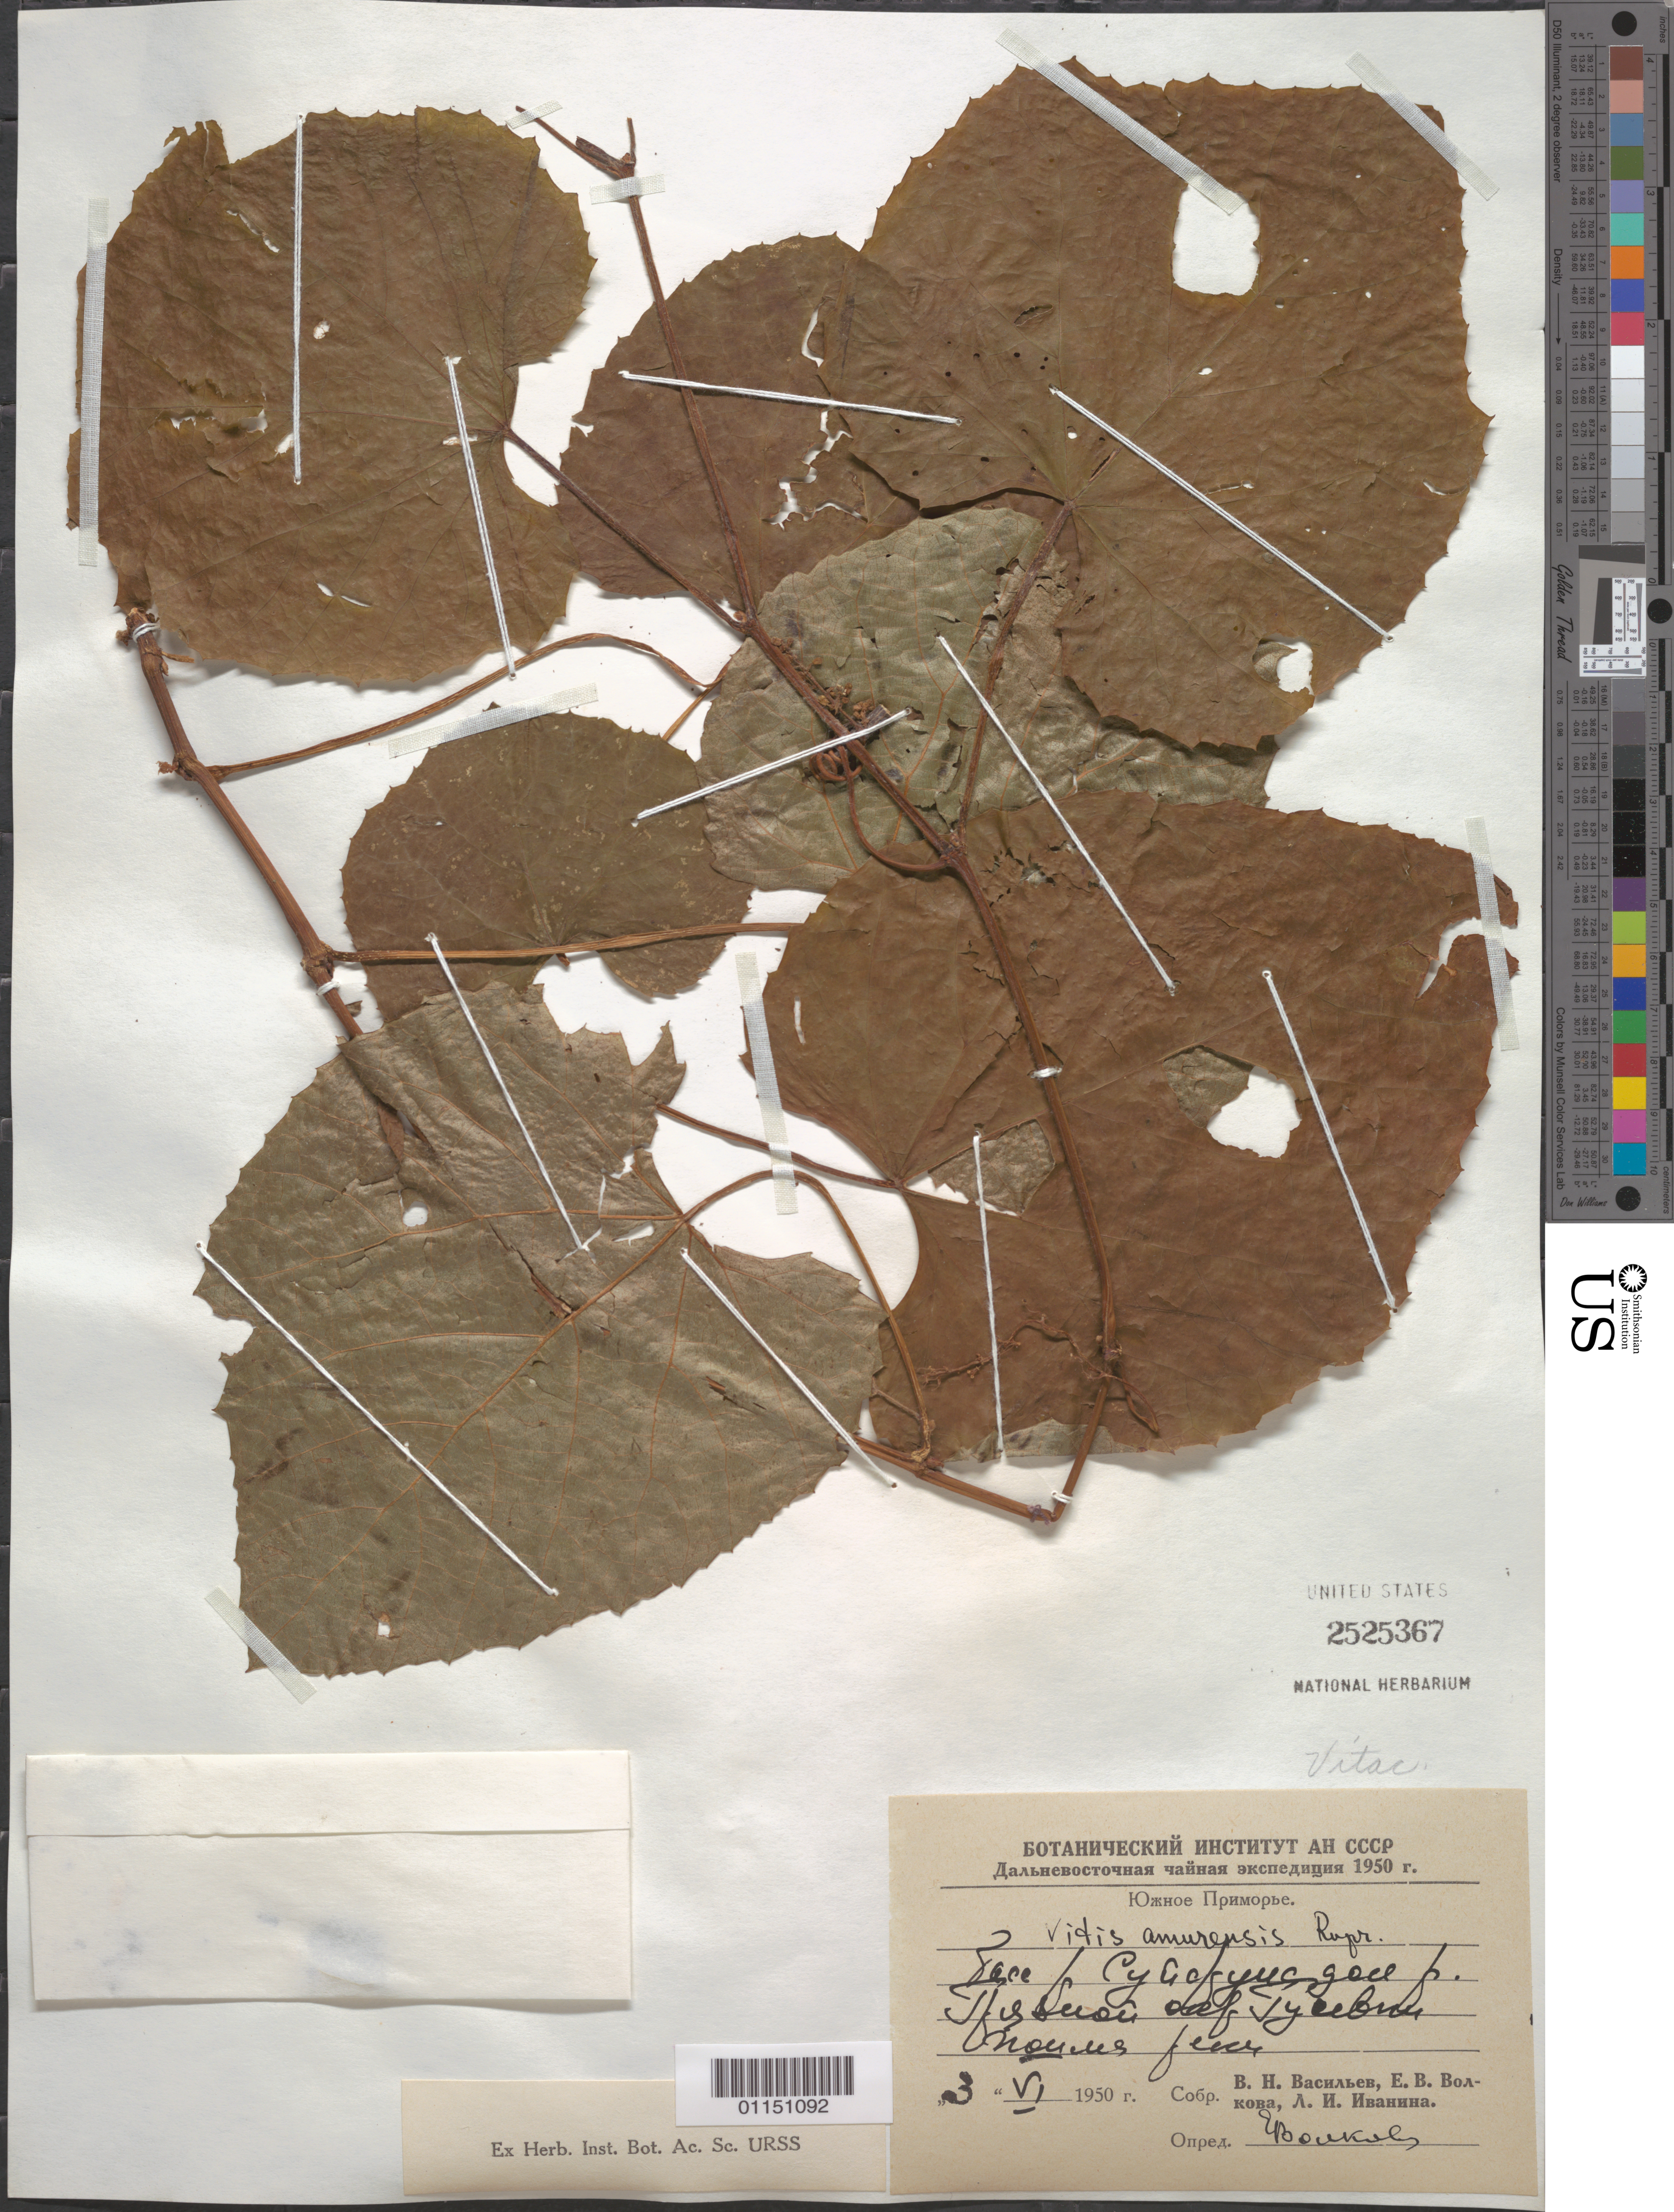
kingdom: Plantae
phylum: Tracheophyta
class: Magnoliopsida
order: Vitales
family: Vitaceae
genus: Vitis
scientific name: Vitis amurensis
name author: Rupr.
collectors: V. Vasil'ev, E. V. Volkova & L. Ivanina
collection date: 1950-06-03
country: Russian Federation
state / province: Primorsky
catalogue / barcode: US 2525367